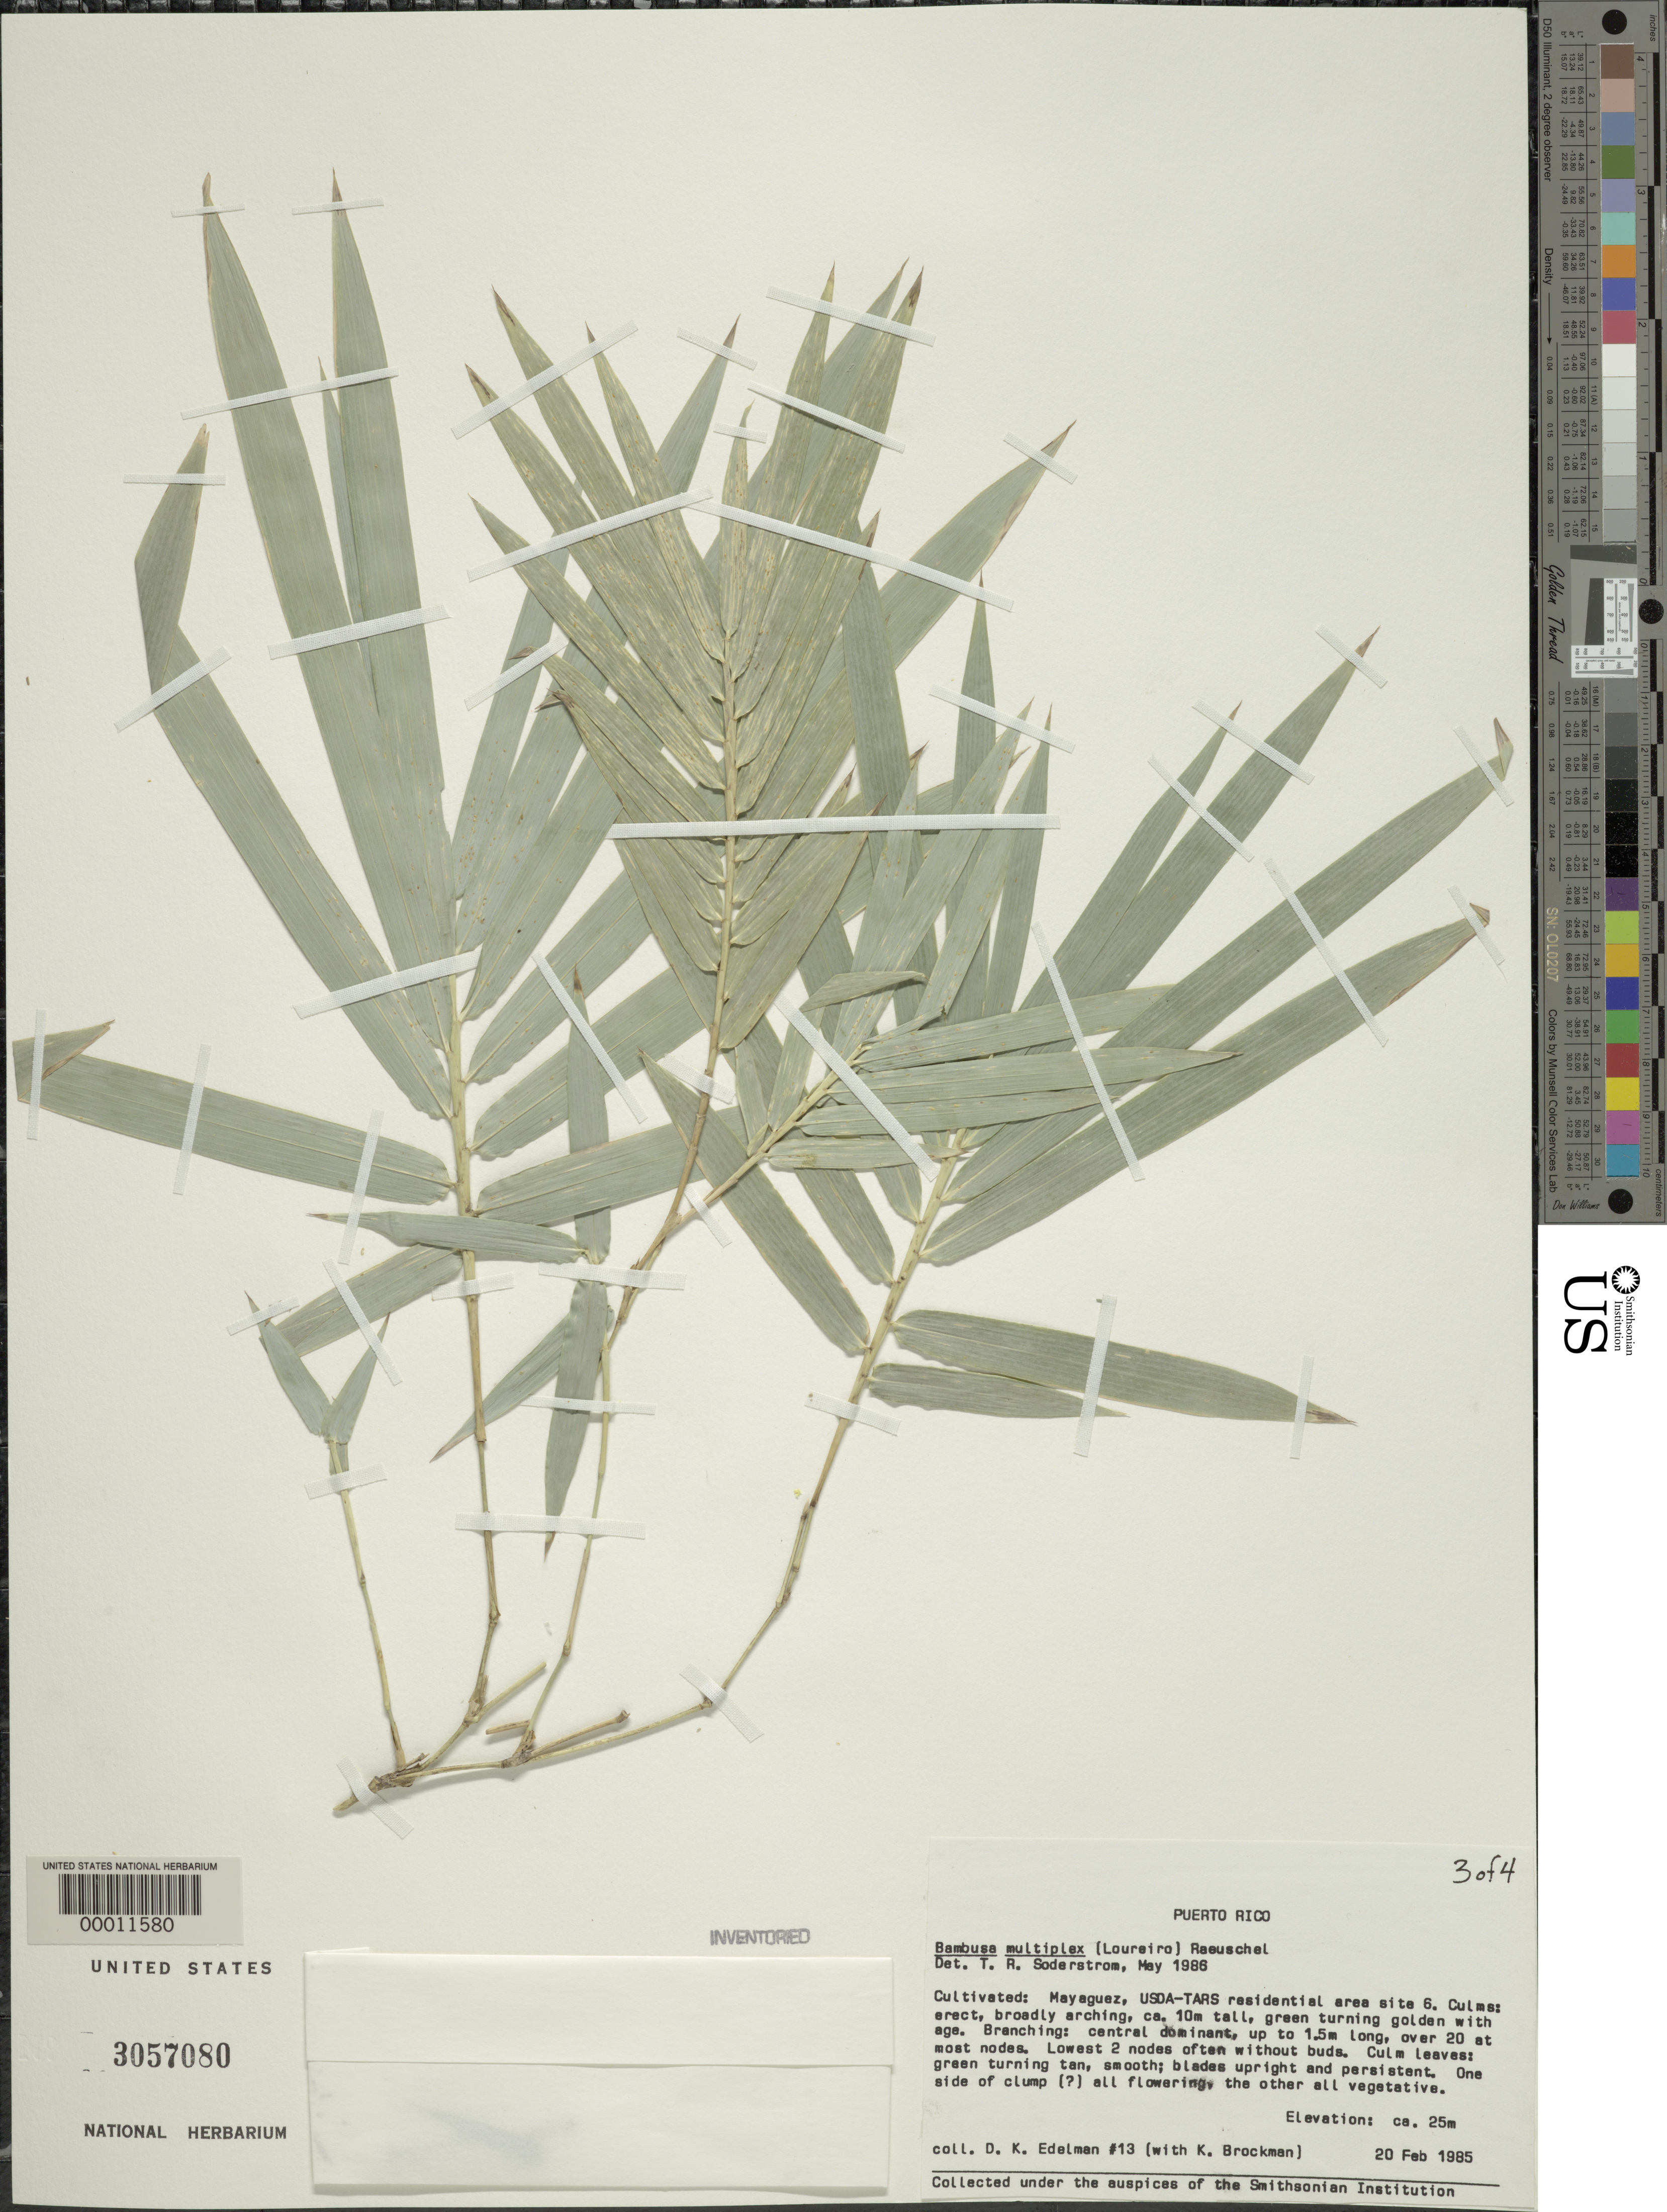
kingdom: Plantae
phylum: Tracheophyta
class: Liliopsida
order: Poales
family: Poaceae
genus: Bambusa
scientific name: Bambusa multiplex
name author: (Lour.) Raeusch. ex Schult. & Schult. f.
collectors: D. Edelman & K. Brockman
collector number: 13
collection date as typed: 20 Feb 1985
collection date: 1985-02-20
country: Puerto Rico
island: Greater Antilles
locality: Mayaguez, usda-tars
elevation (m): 25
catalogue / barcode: US 3057080